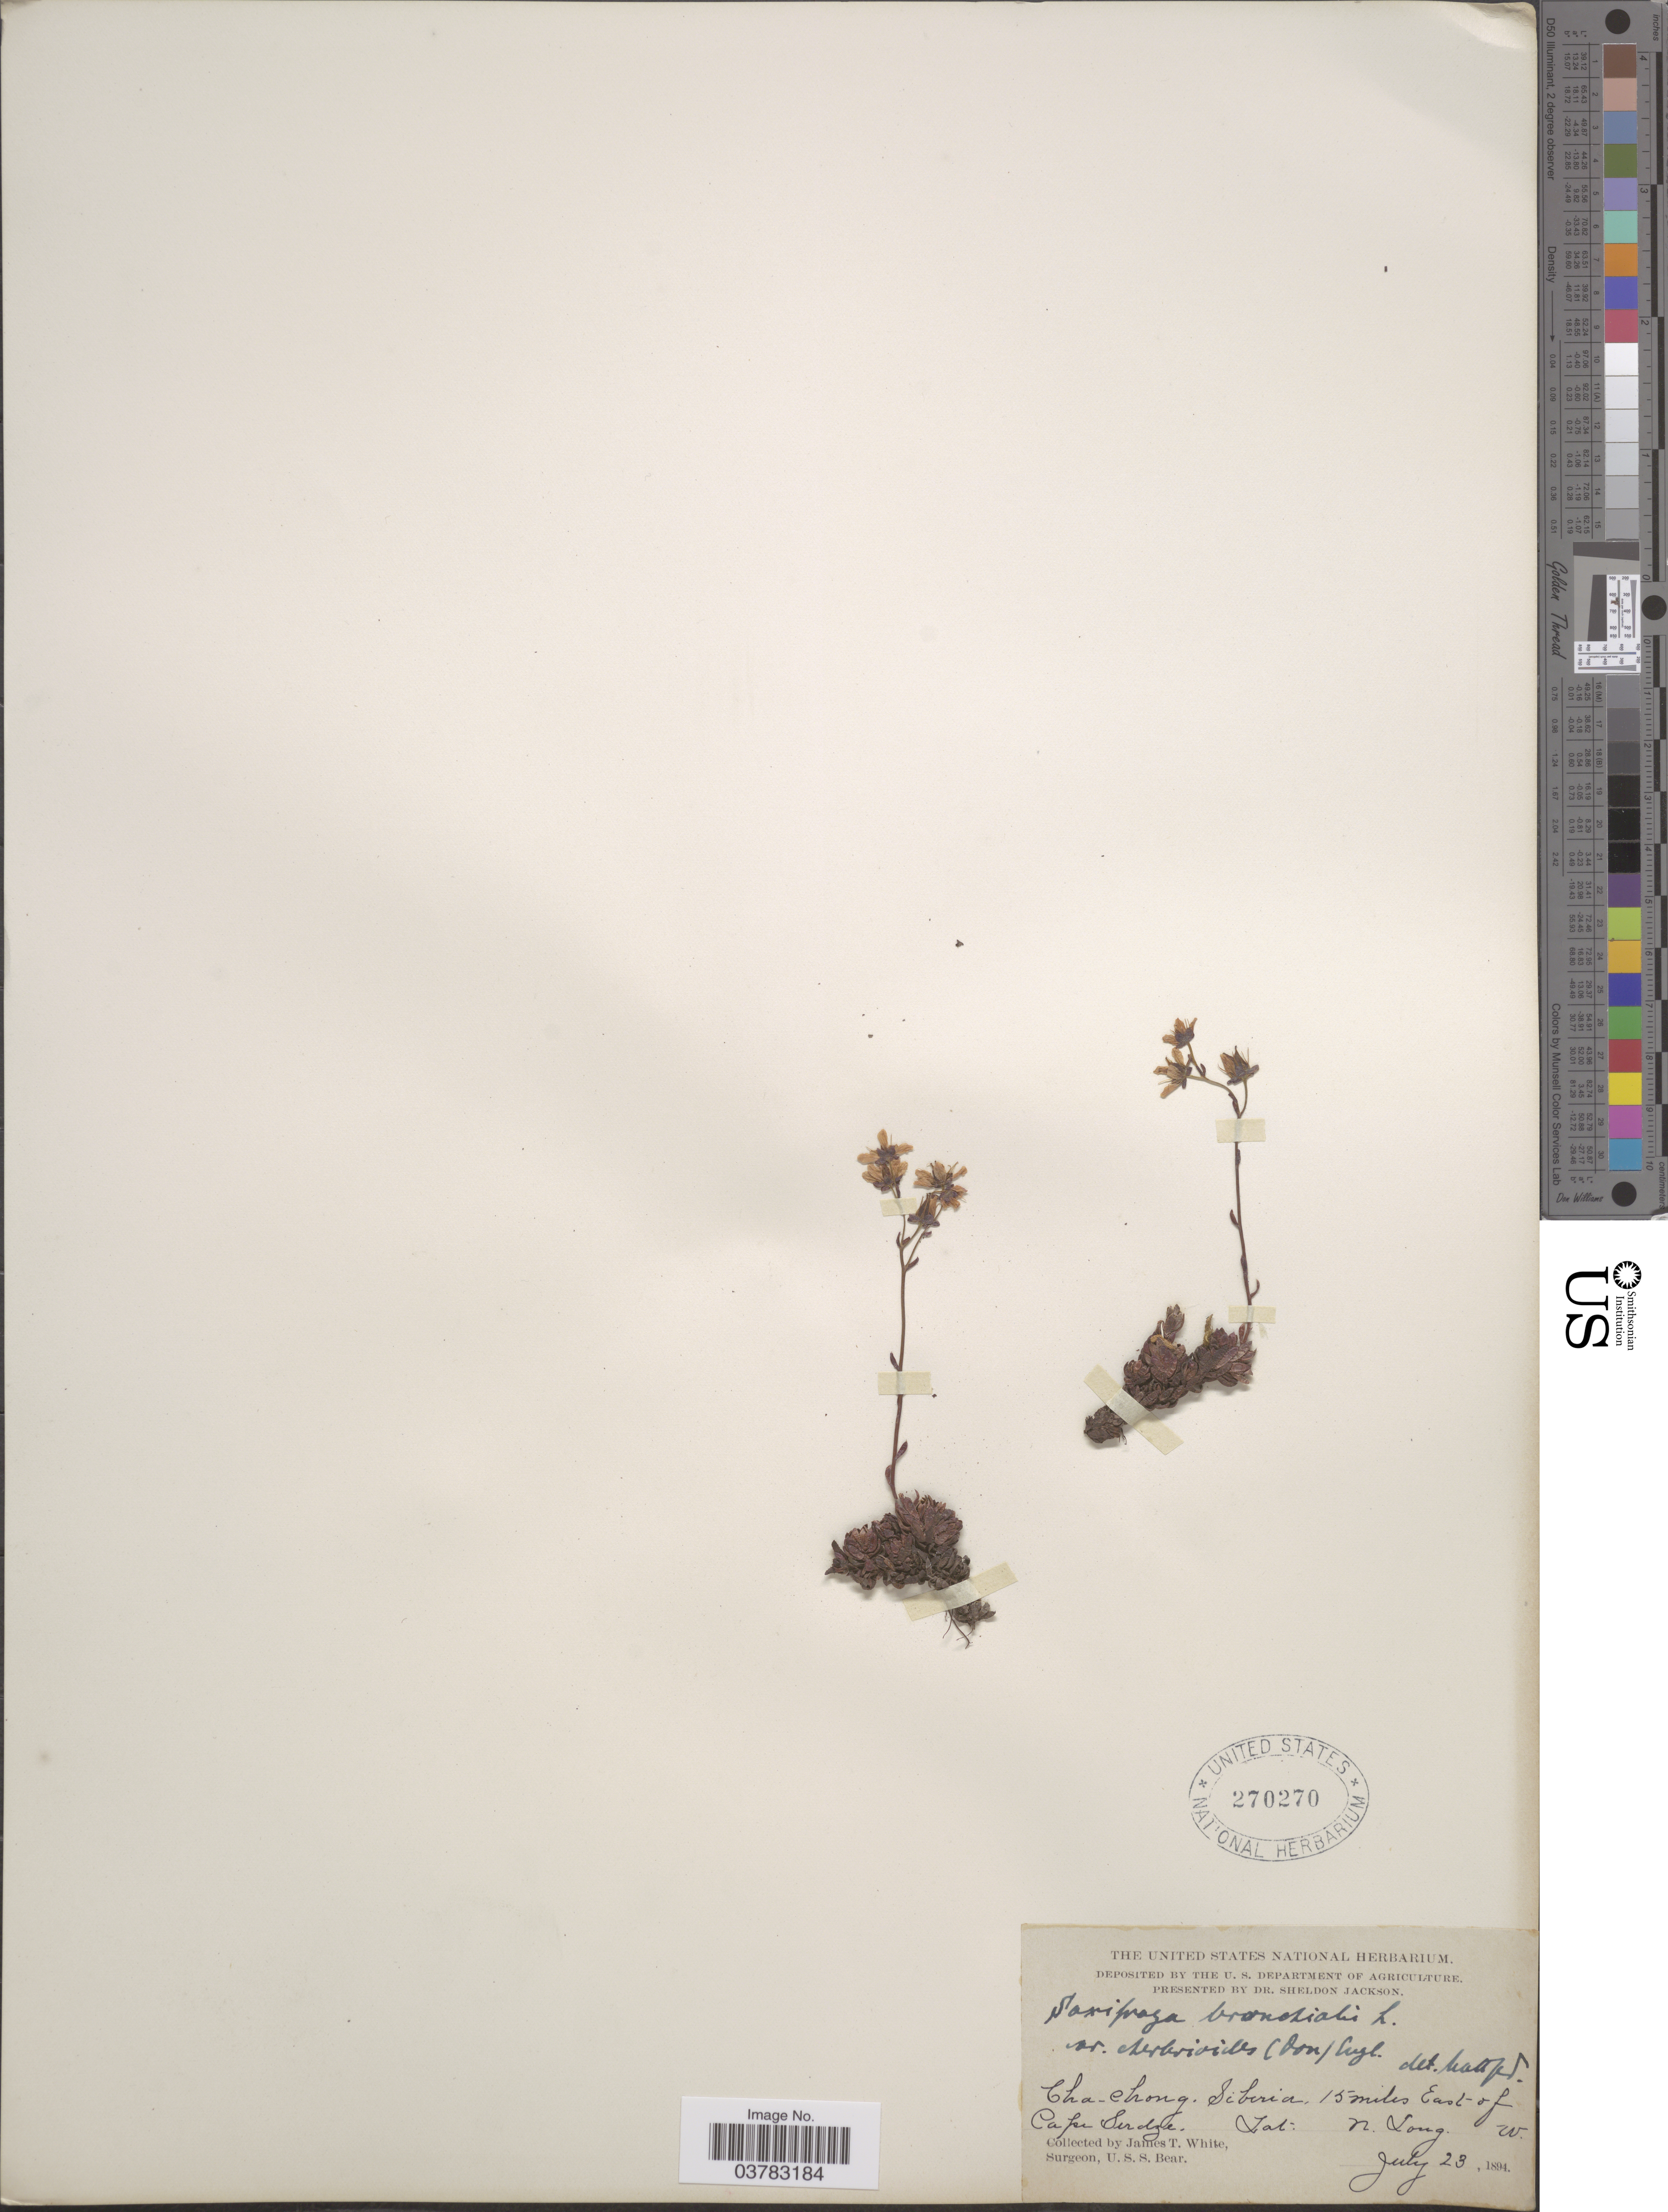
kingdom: Plantae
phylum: Tracheophyta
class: Magnoliopsida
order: Saxifragales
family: Saxifragaceae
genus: Saxifraga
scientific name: Saxifraga bronchialis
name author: L.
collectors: J. T. White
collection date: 1894-07-23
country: Russian Federation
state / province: Chukotka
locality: Cha-Chong. Siberia, 15 miles East of Cape Serdze.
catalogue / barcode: US 270270